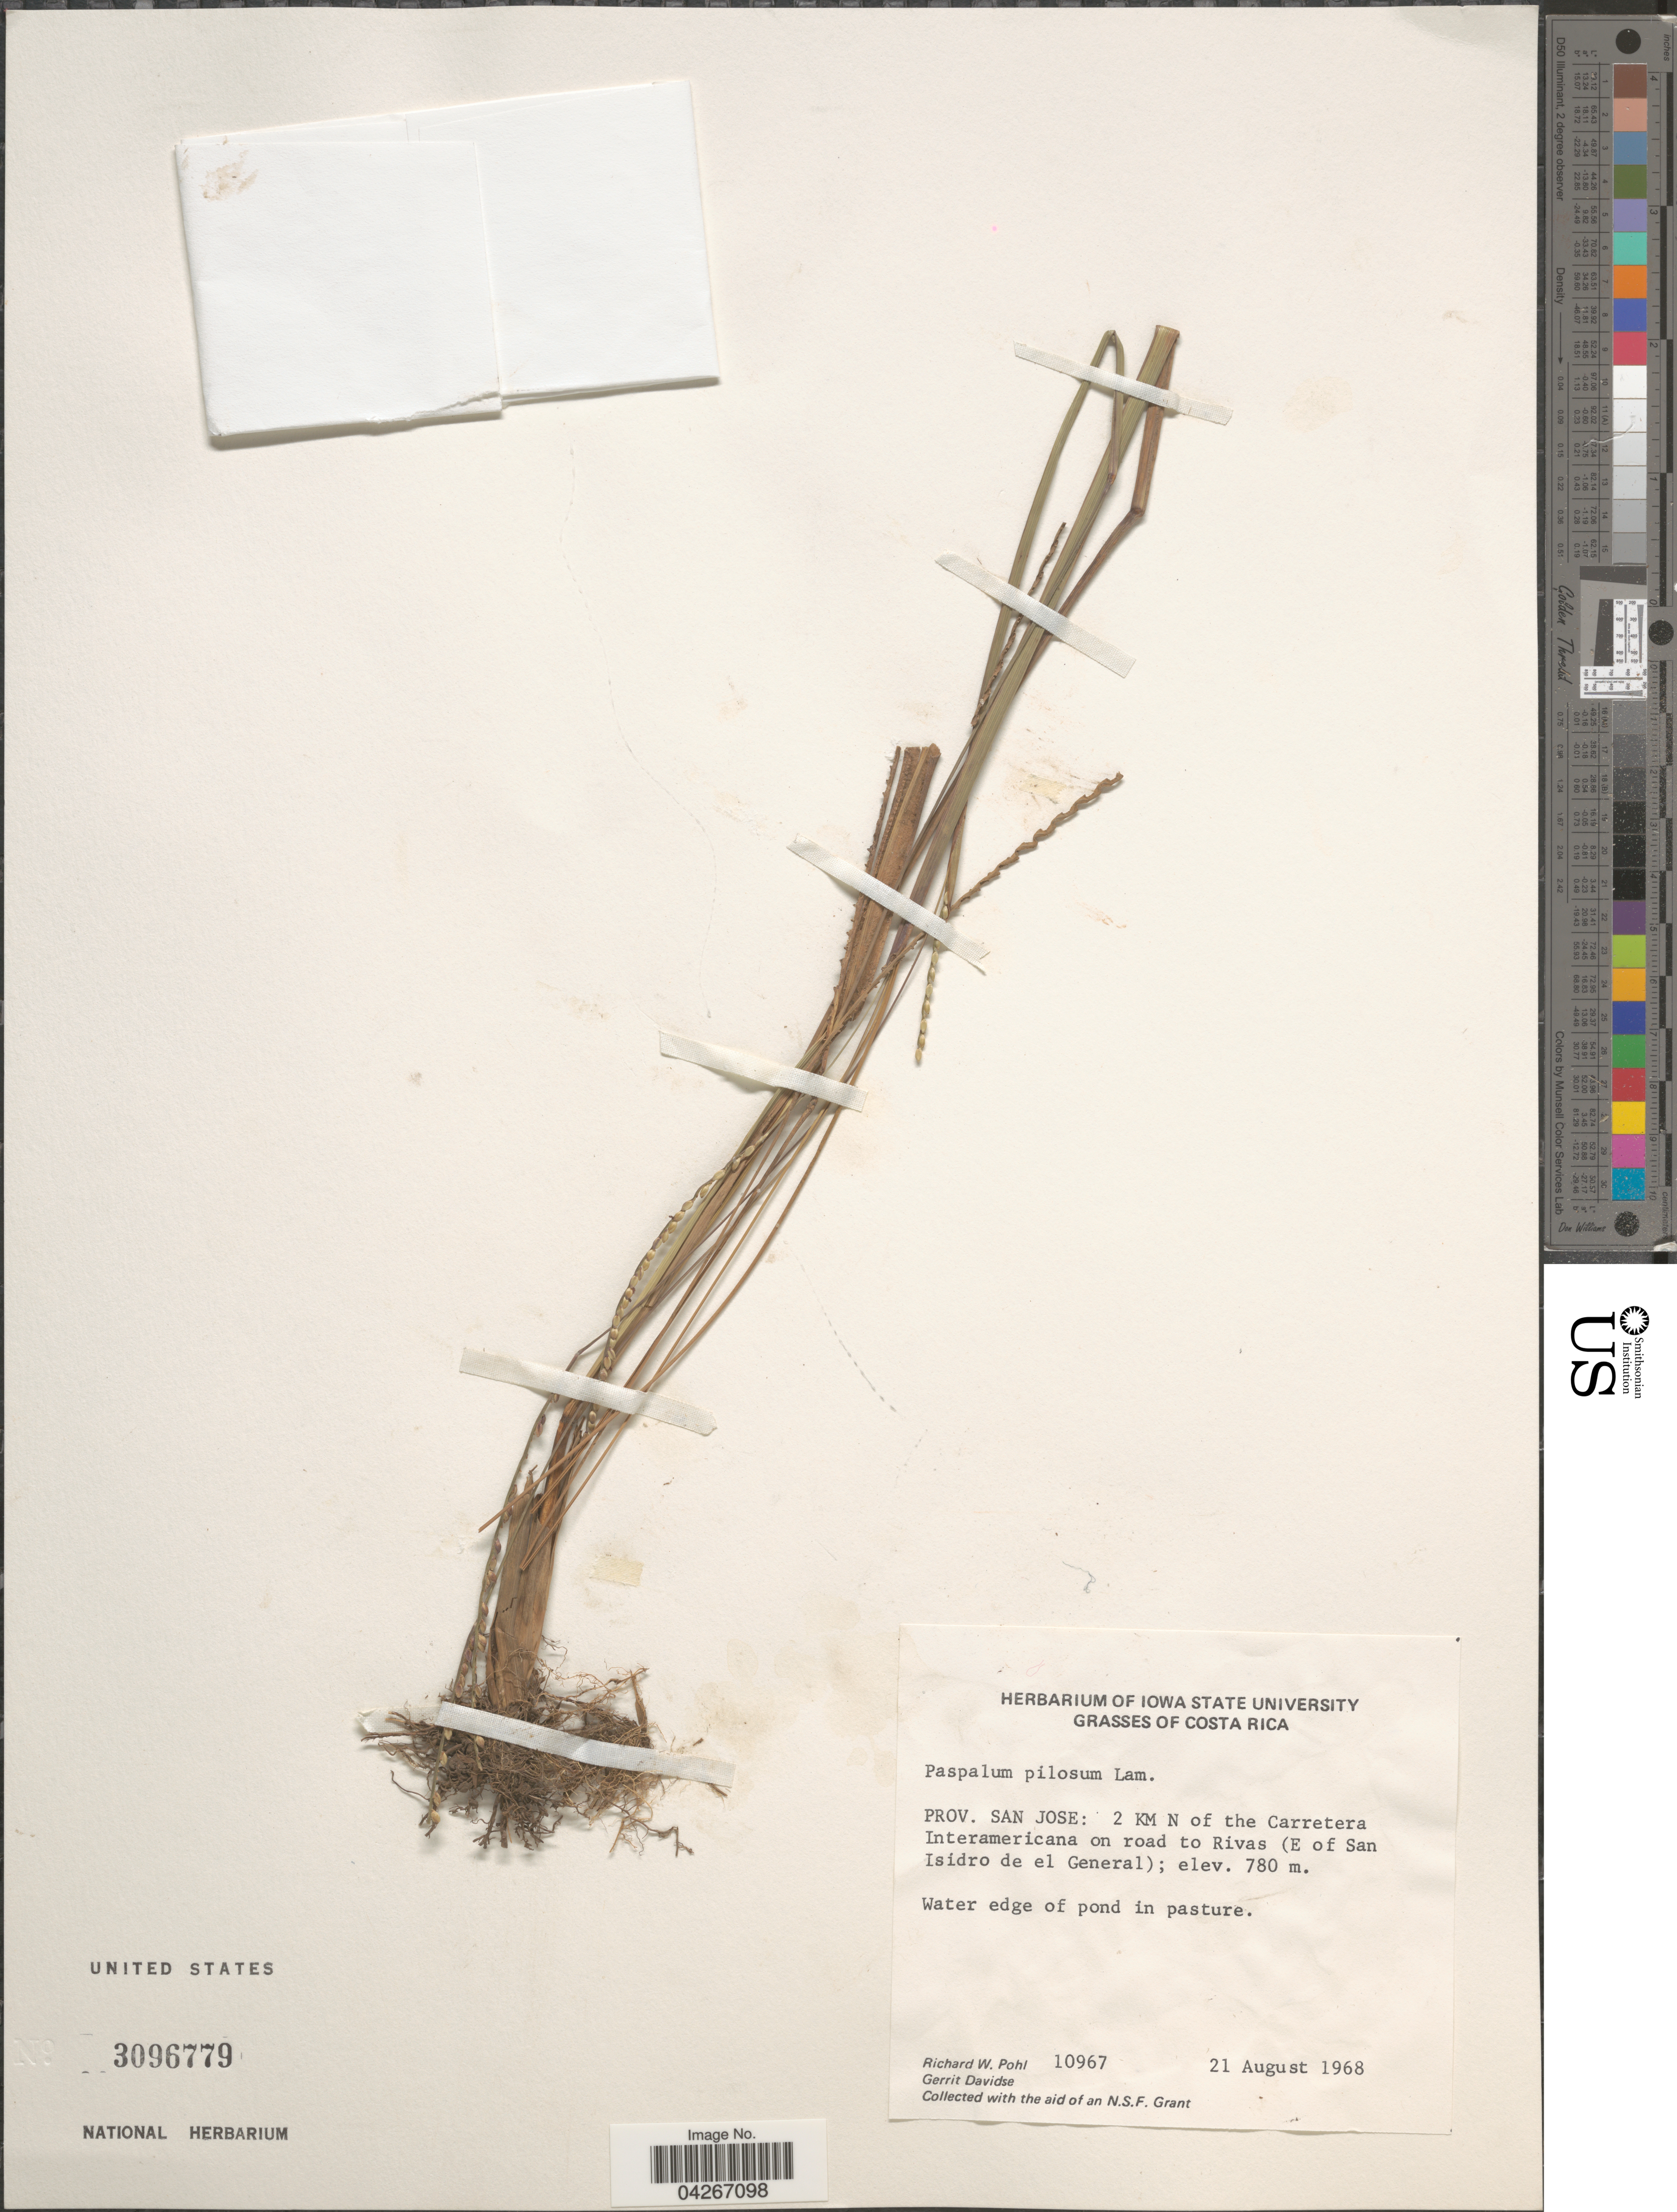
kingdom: Plantae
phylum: Tracheophyta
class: Liliopsida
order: Poales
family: Poaceae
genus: Paspalum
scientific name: Paspalum pilosum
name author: Lam.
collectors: R. W. Pohl & G. Davidse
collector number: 10967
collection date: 1968-08-21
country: Costa Rica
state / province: San José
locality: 2 Km N of of the Carretera Interamericana on road to Rivas (E of San Isidro de el General). Water edge of pond in pasture.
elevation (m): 780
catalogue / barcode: US 3096779